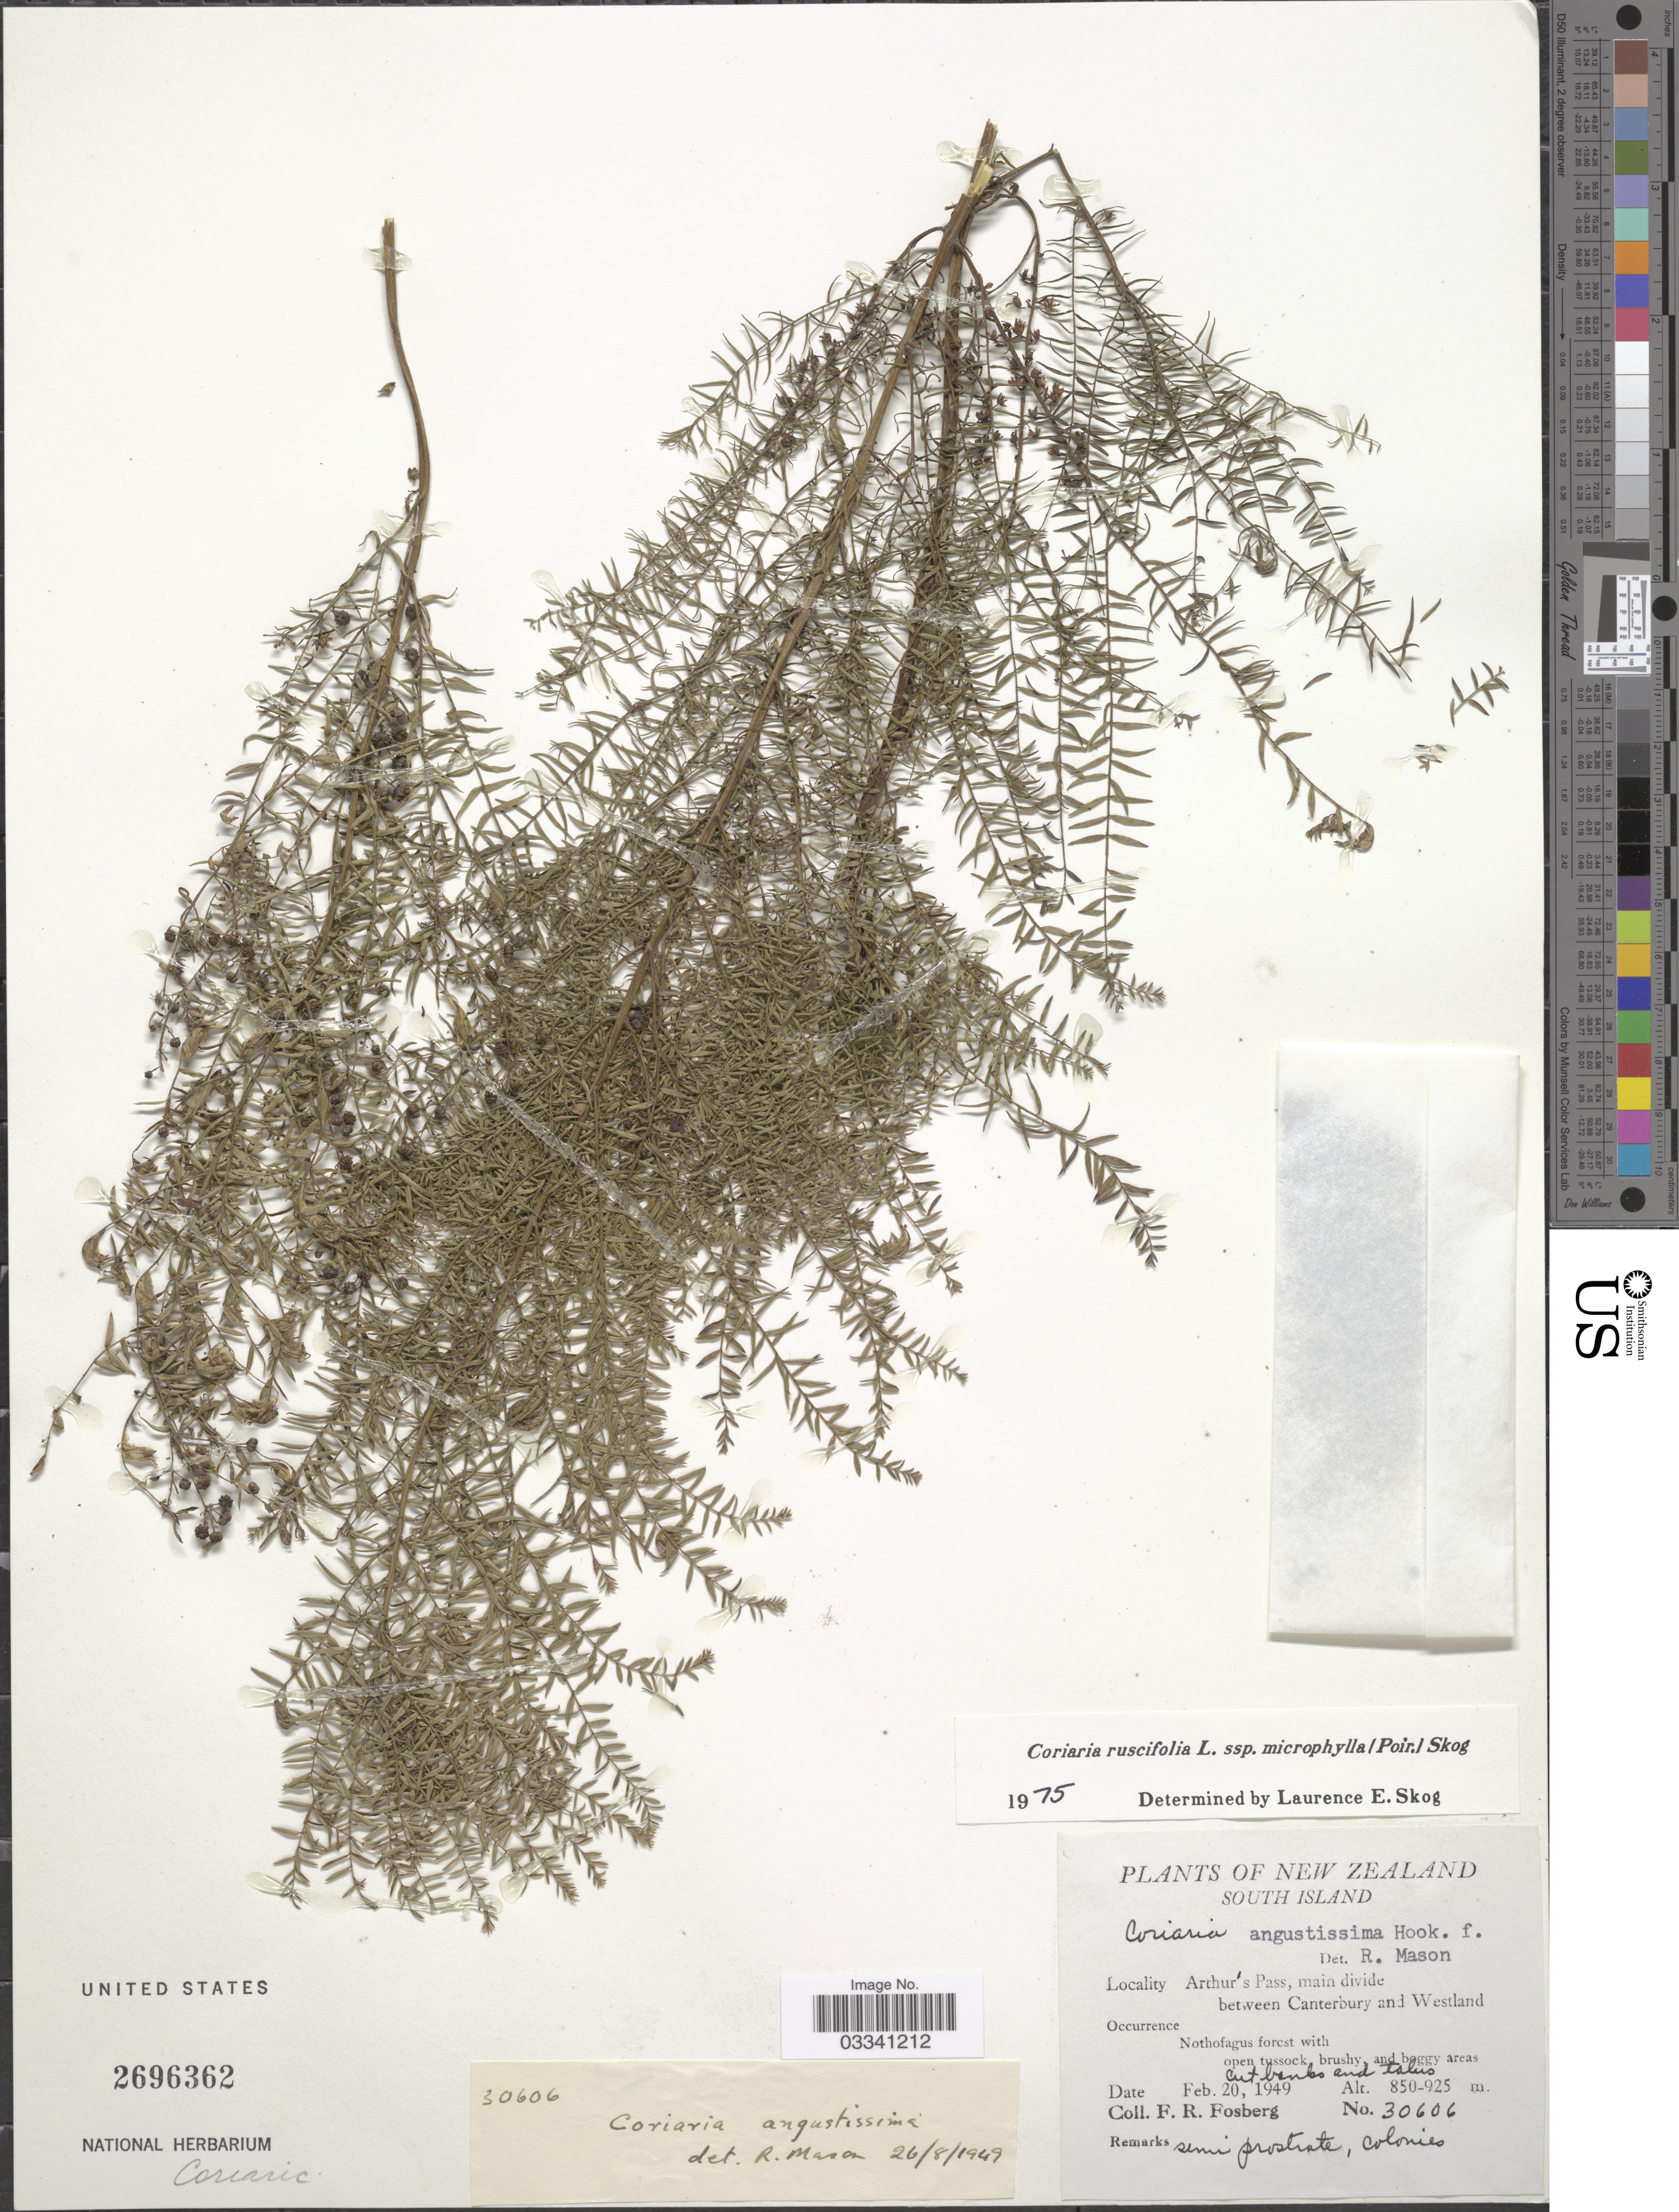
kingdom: Plantae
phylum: Tracheophyta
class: Magnoliopsida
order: Cucurbitales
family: Coriariaceae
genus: Coriaria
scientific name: Coriaria ruscifolia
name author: L.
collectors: F. R. Fosberg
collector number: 30606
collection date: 1949-02-20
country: New Zealand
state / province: Canterbury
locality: South Island. Arthur's Pass, main divide between Canterbury and Westland.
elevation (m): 850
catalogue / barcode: US 2696362